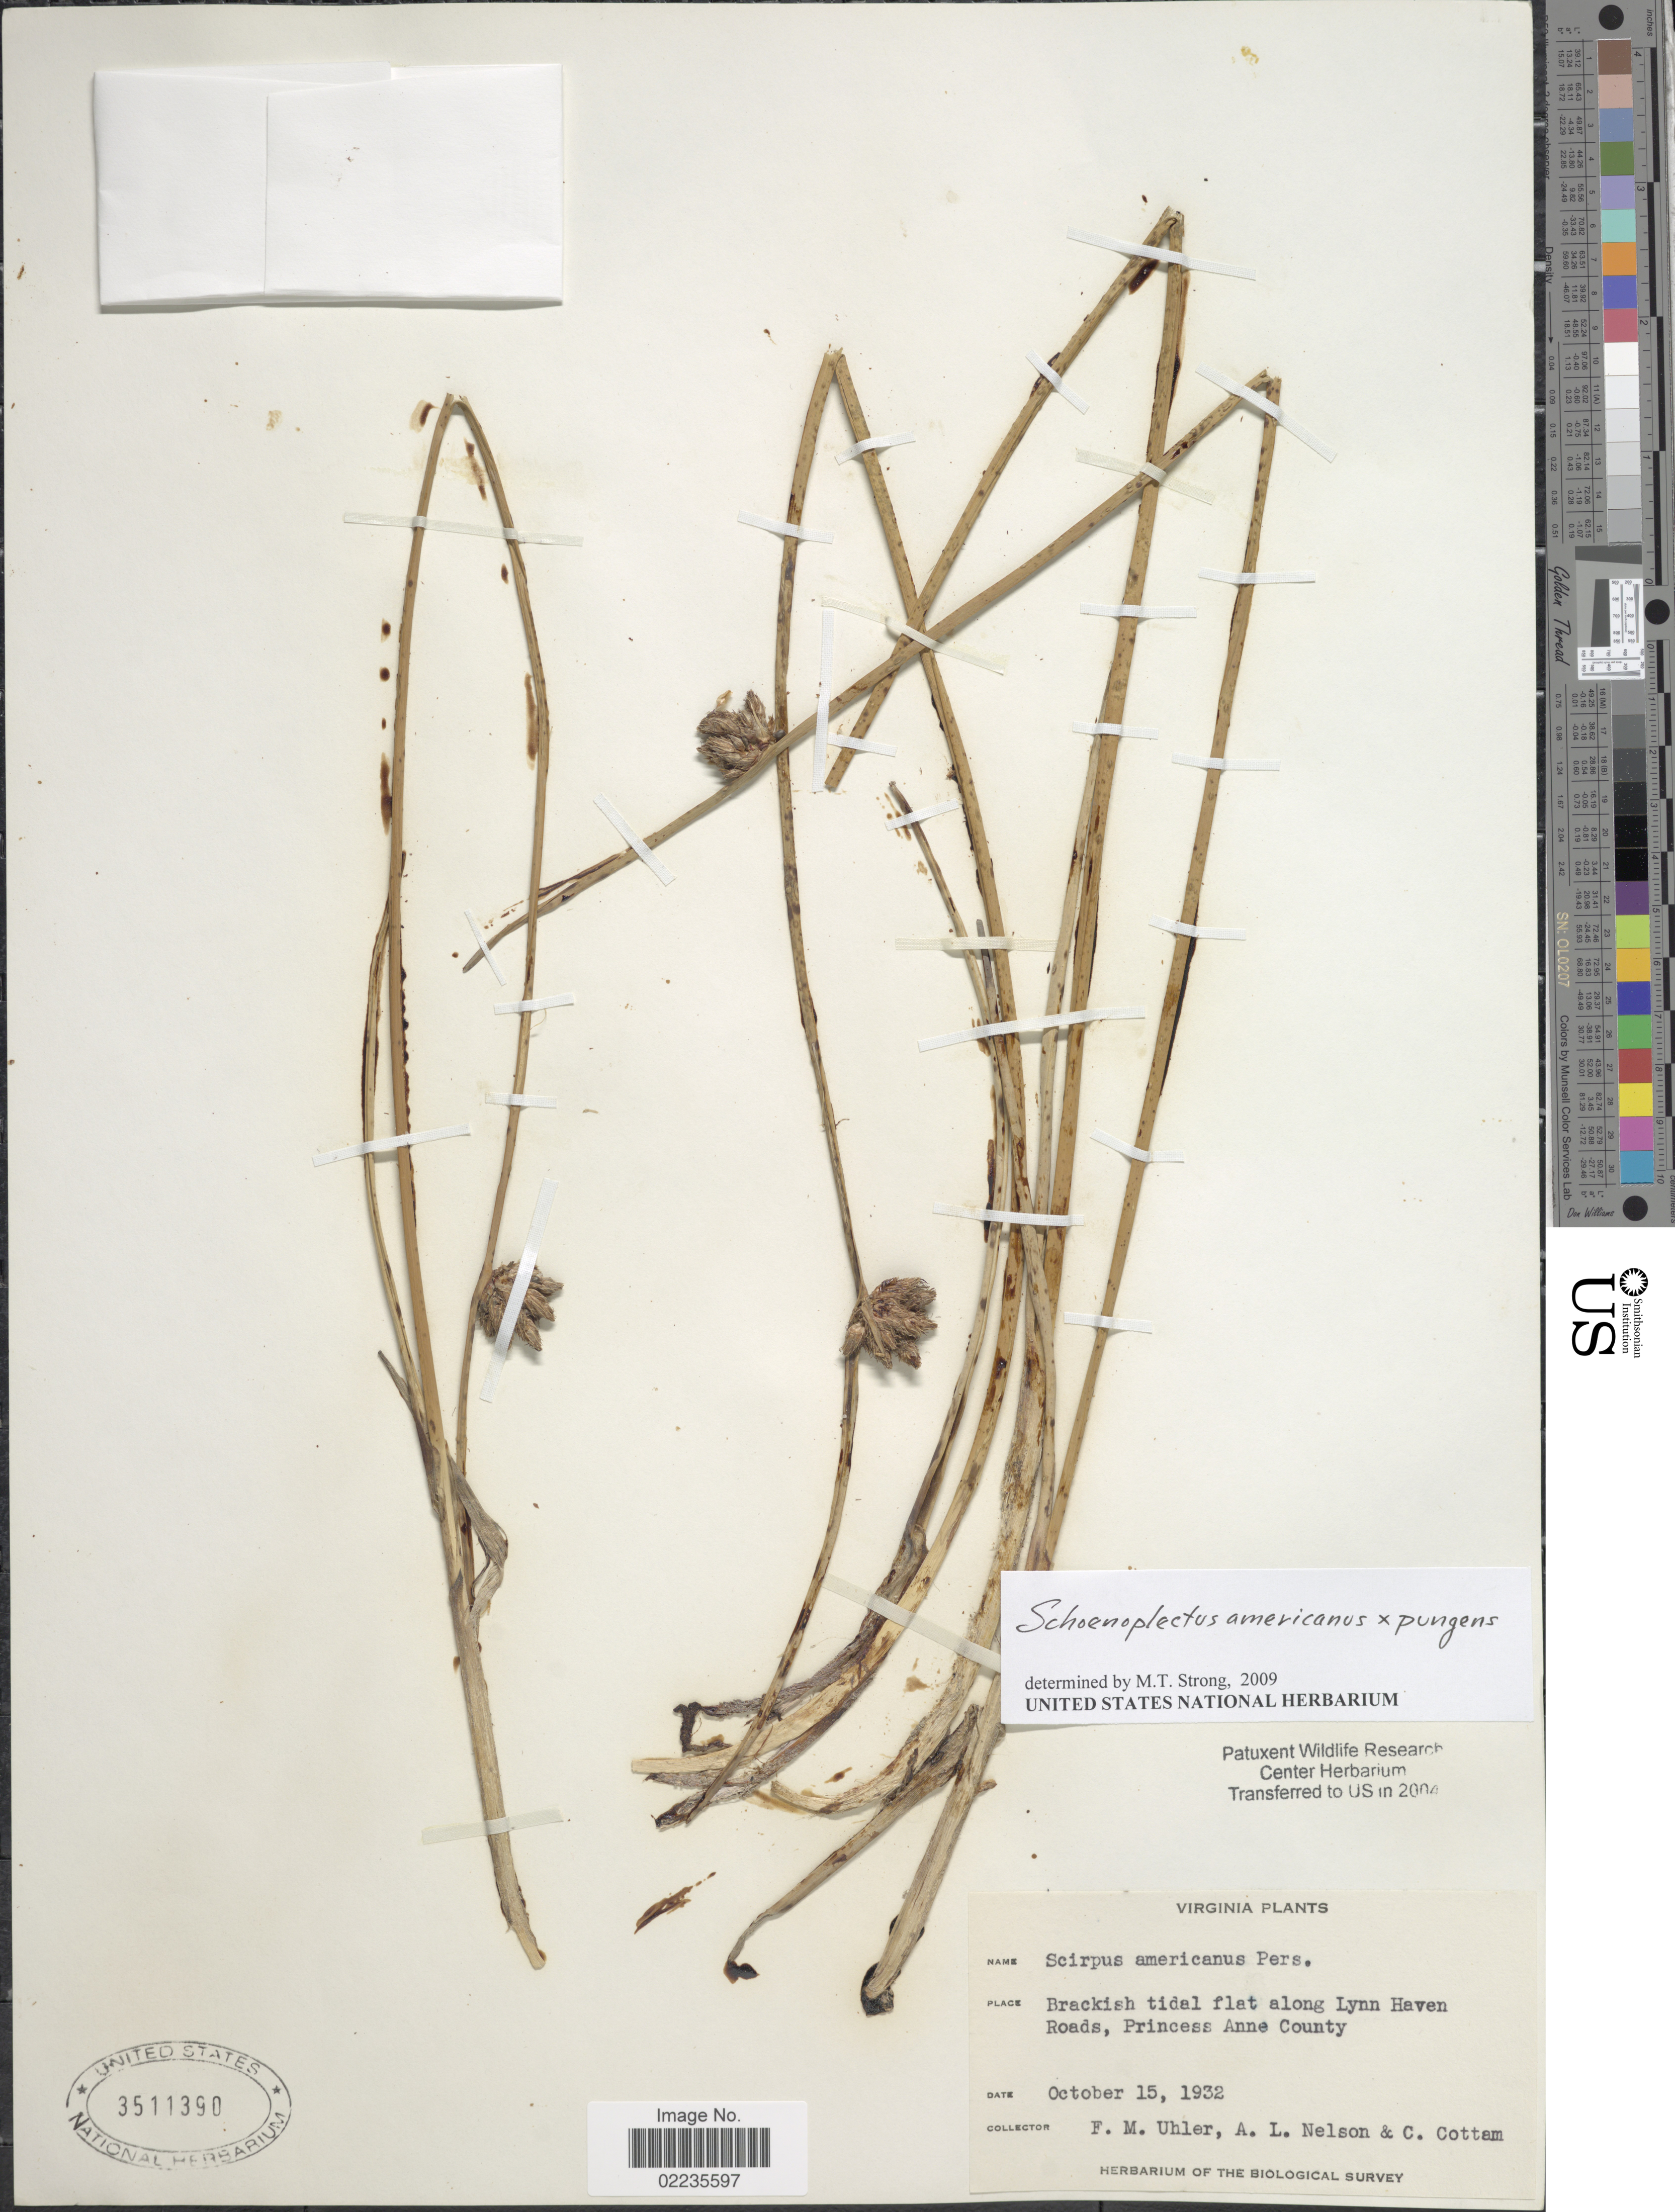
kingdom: Plantae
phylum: Tracheophyta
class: Liliopsida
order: Poales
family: Cyperaceae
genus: Schoenoplectus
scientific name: Schoenoplectus americanus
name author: (Pers.) Volkart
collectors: F. M. Uhler, A. L. Nelson & C. Cottam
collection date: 1932-10-15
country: United States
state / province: Virginia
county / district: City of Virginia Beach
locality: Brackish tidal flat along Lynn Haven Roads, (Princess Anne County = historic county)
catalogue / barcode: US 3511390